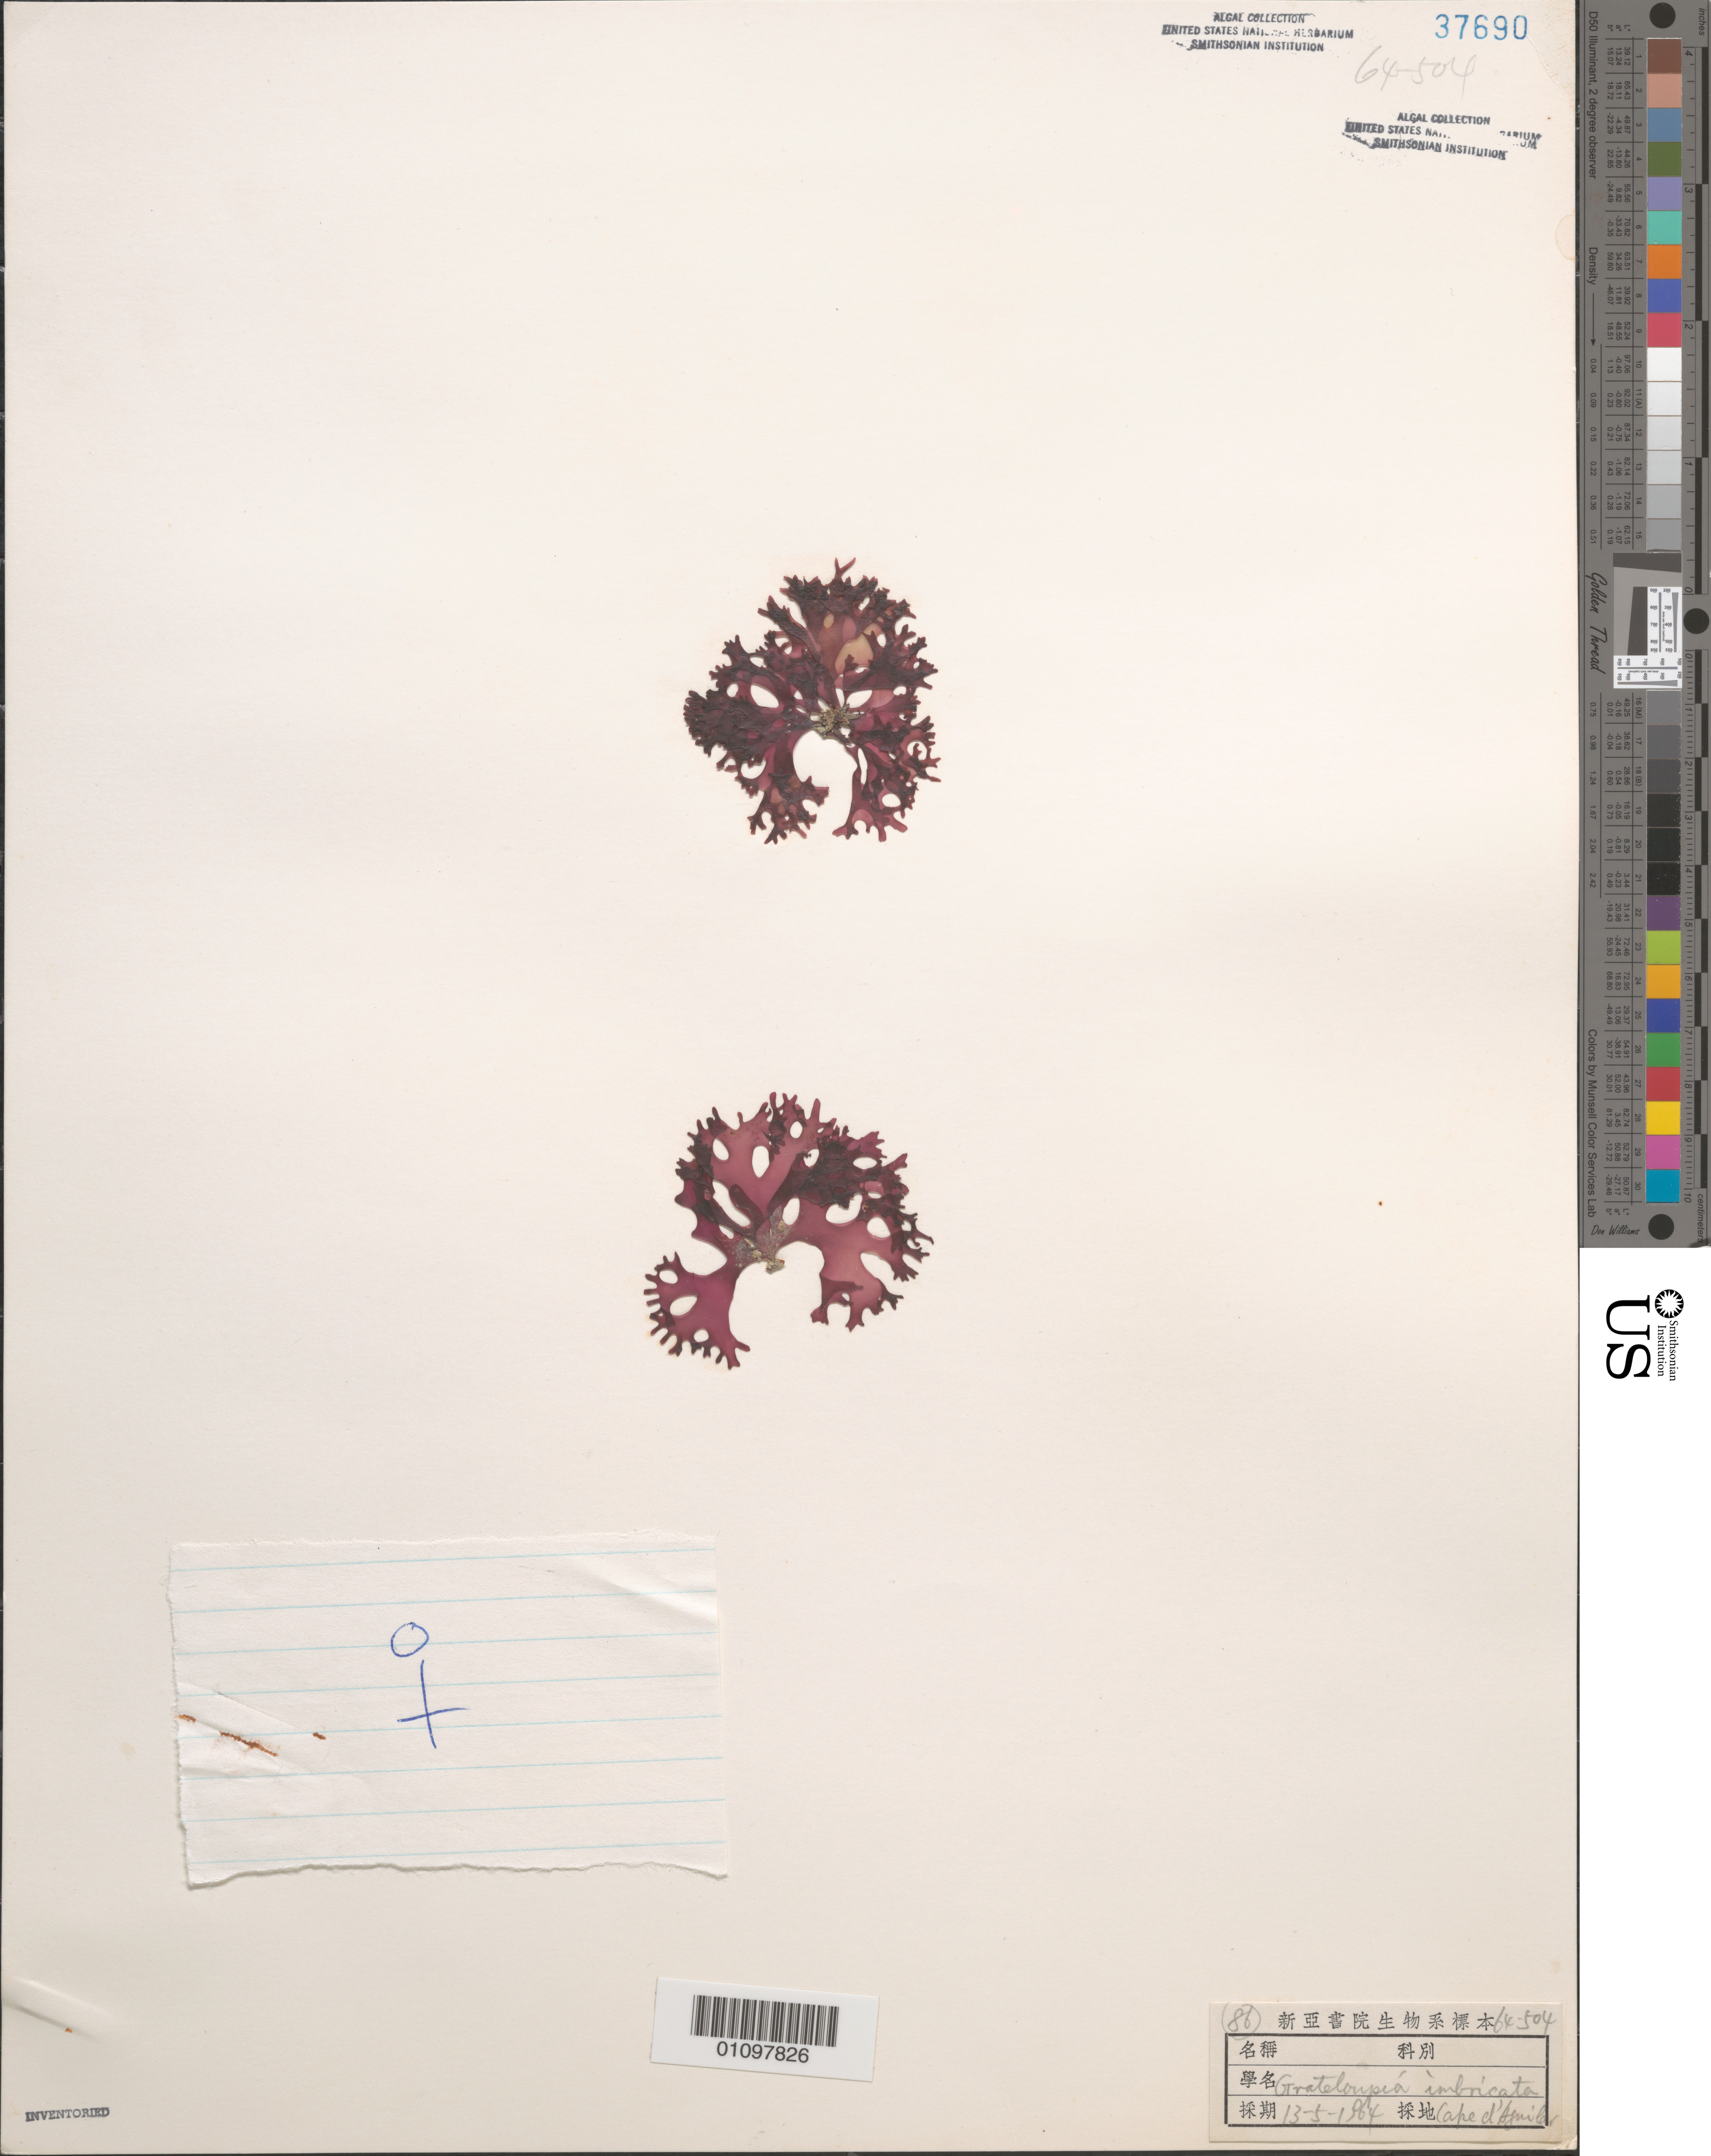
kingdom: Plantae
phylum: Rhodophyta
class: Florideophyceae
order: Halymeniales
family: Halymeniaceae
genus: Grateloupia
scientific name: Grateloupia imbricata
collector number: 64-504 & 86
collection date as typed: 13 May 1964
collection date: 1964-05-13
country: China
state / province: Hong Kong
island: Hong Kong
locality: Cape d'Aguilar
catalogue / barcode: US 37690